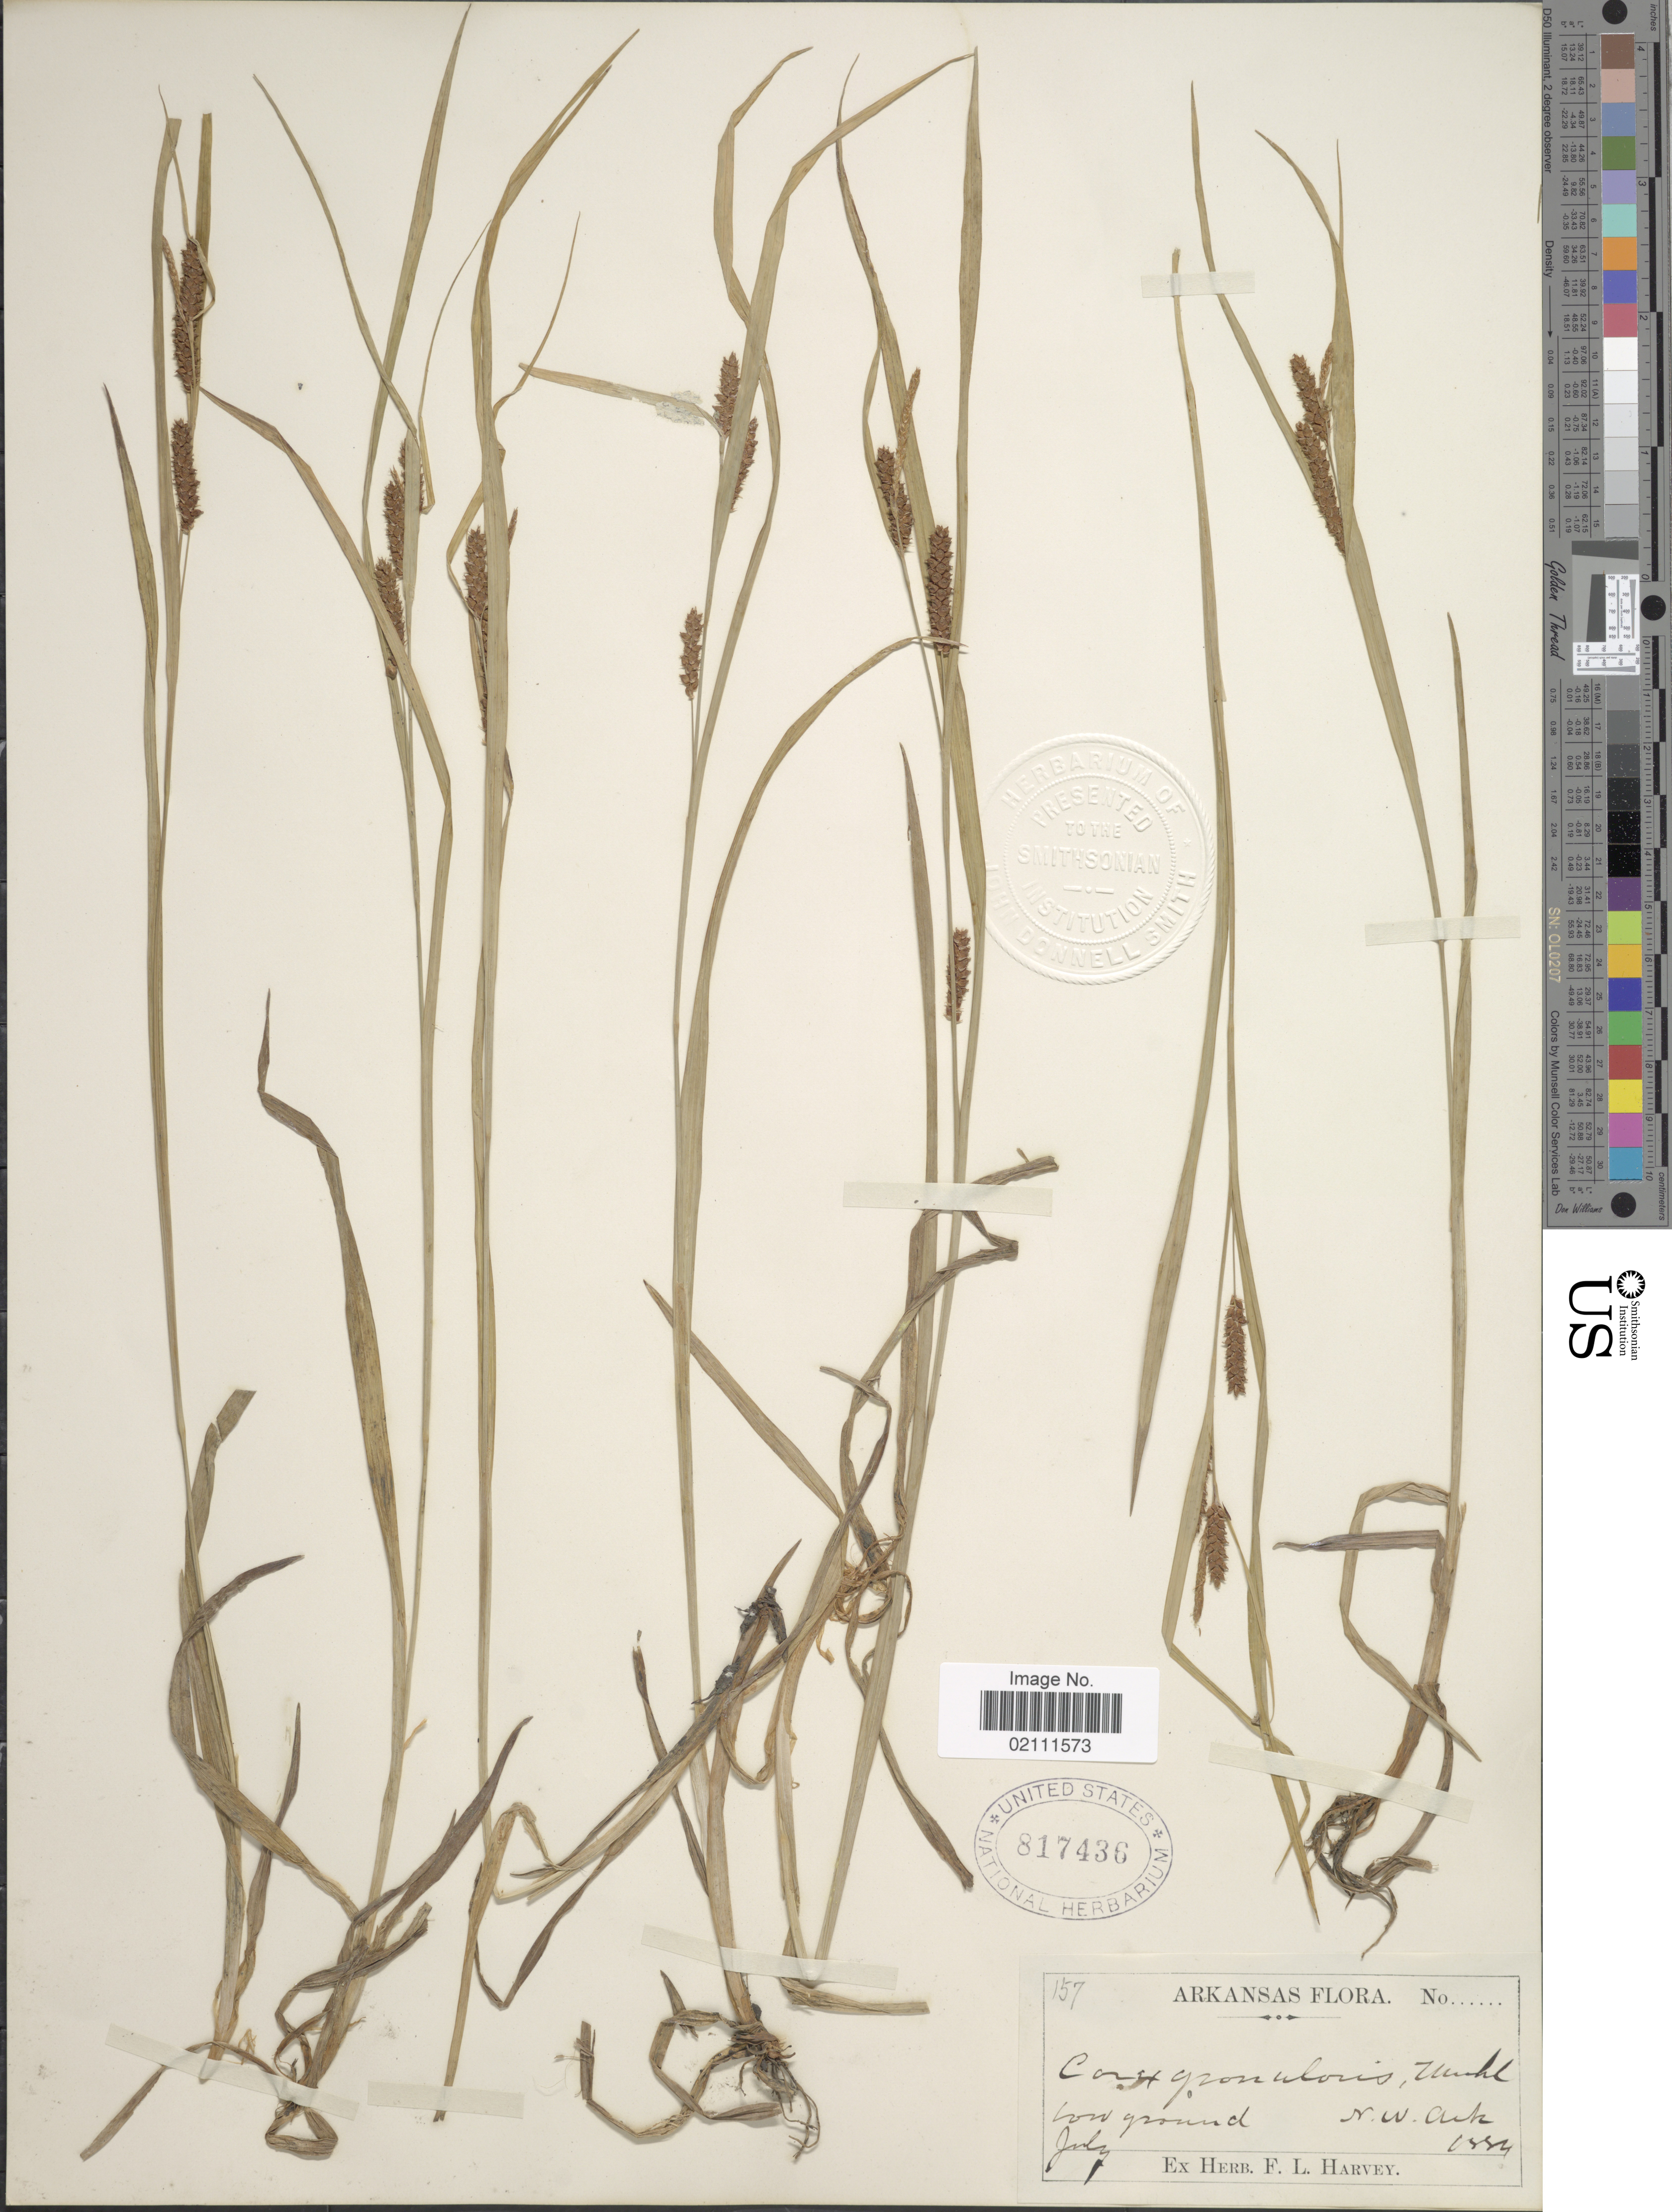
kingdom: Plantae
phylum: Tracheophyta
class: Liliopsida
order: Poales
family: Cyperaceae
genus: Carex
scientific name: Carex granularis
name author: Muhl. ex Willd.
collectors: ex herb. F. L. Harvey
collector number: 157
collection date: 1884-07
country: United States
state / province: Arkansas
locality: Low ground, N.W. Ark.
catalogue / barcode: US 817436